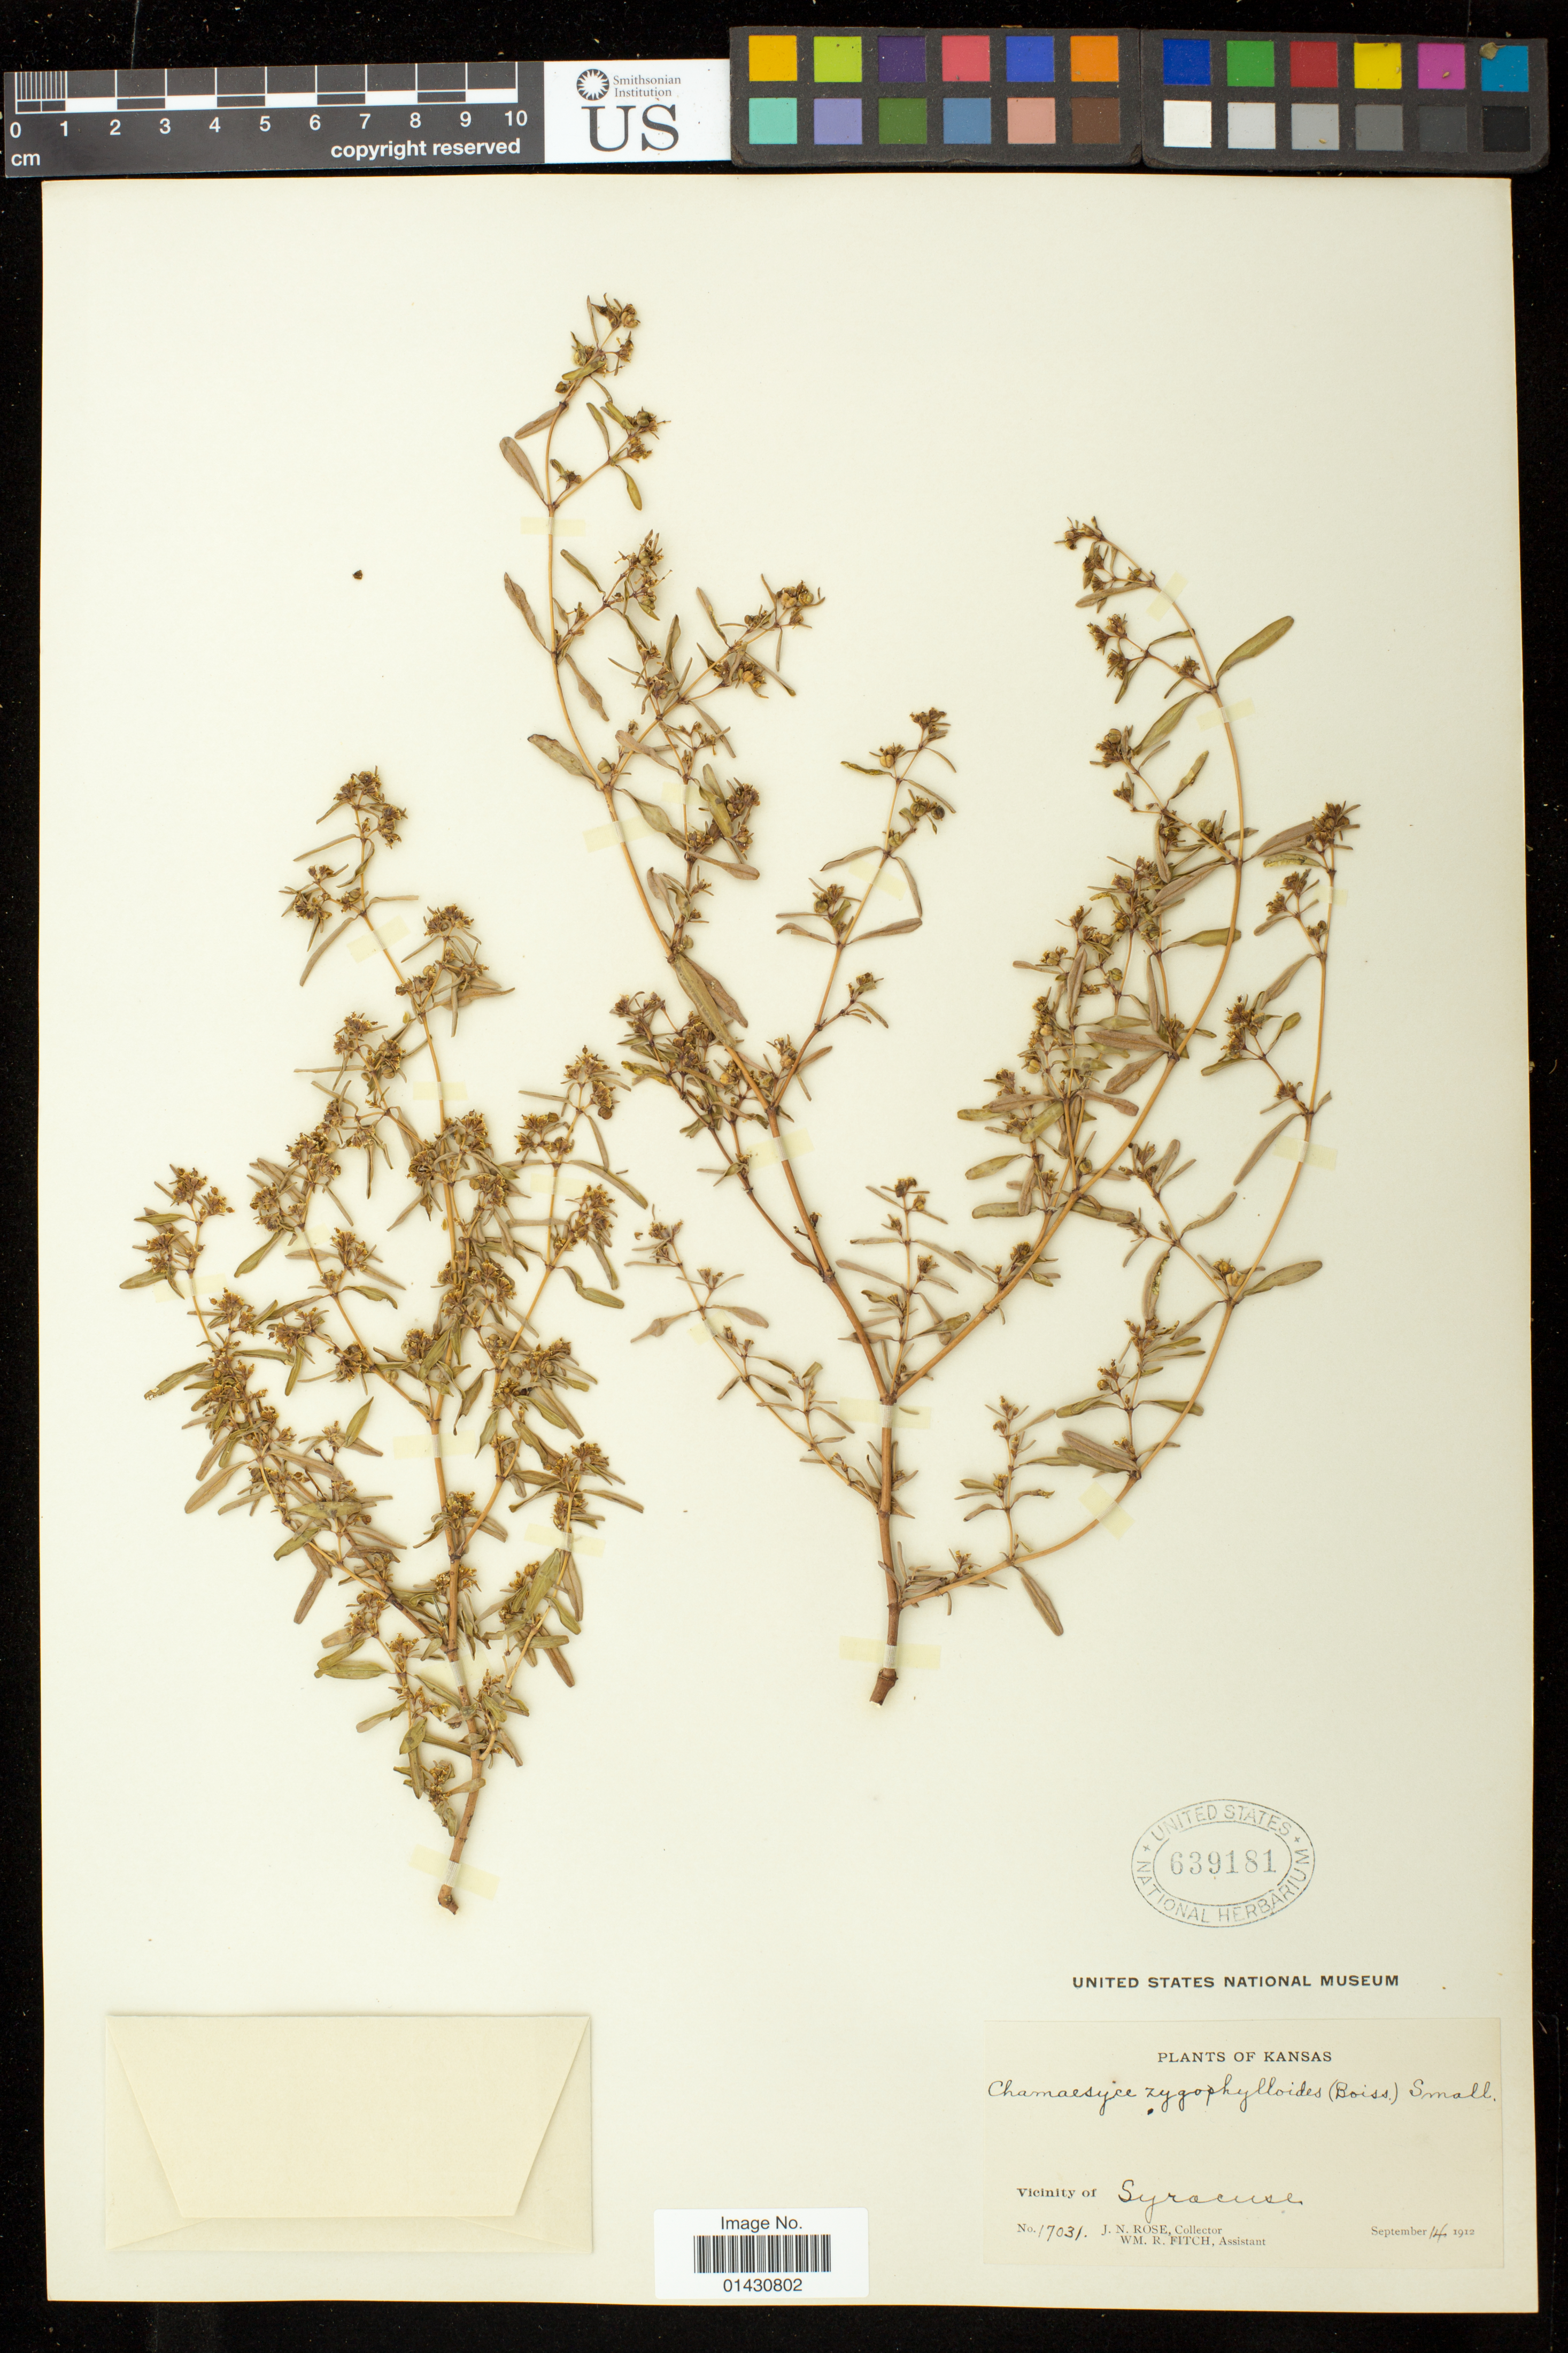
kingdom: Plantae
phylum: Tracheophyta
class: Magnoliopsida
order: Malpighiales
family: Euphorbiaceae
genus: Euphorbia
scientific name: Euphorbia missurica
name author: Raf.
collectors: J. N. Rose & W. Fitch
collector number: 17031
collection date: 1912-09-14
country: United States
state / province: Kansas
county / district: Hamilton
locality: Vicinity of Syracuse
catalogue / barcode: US 639181